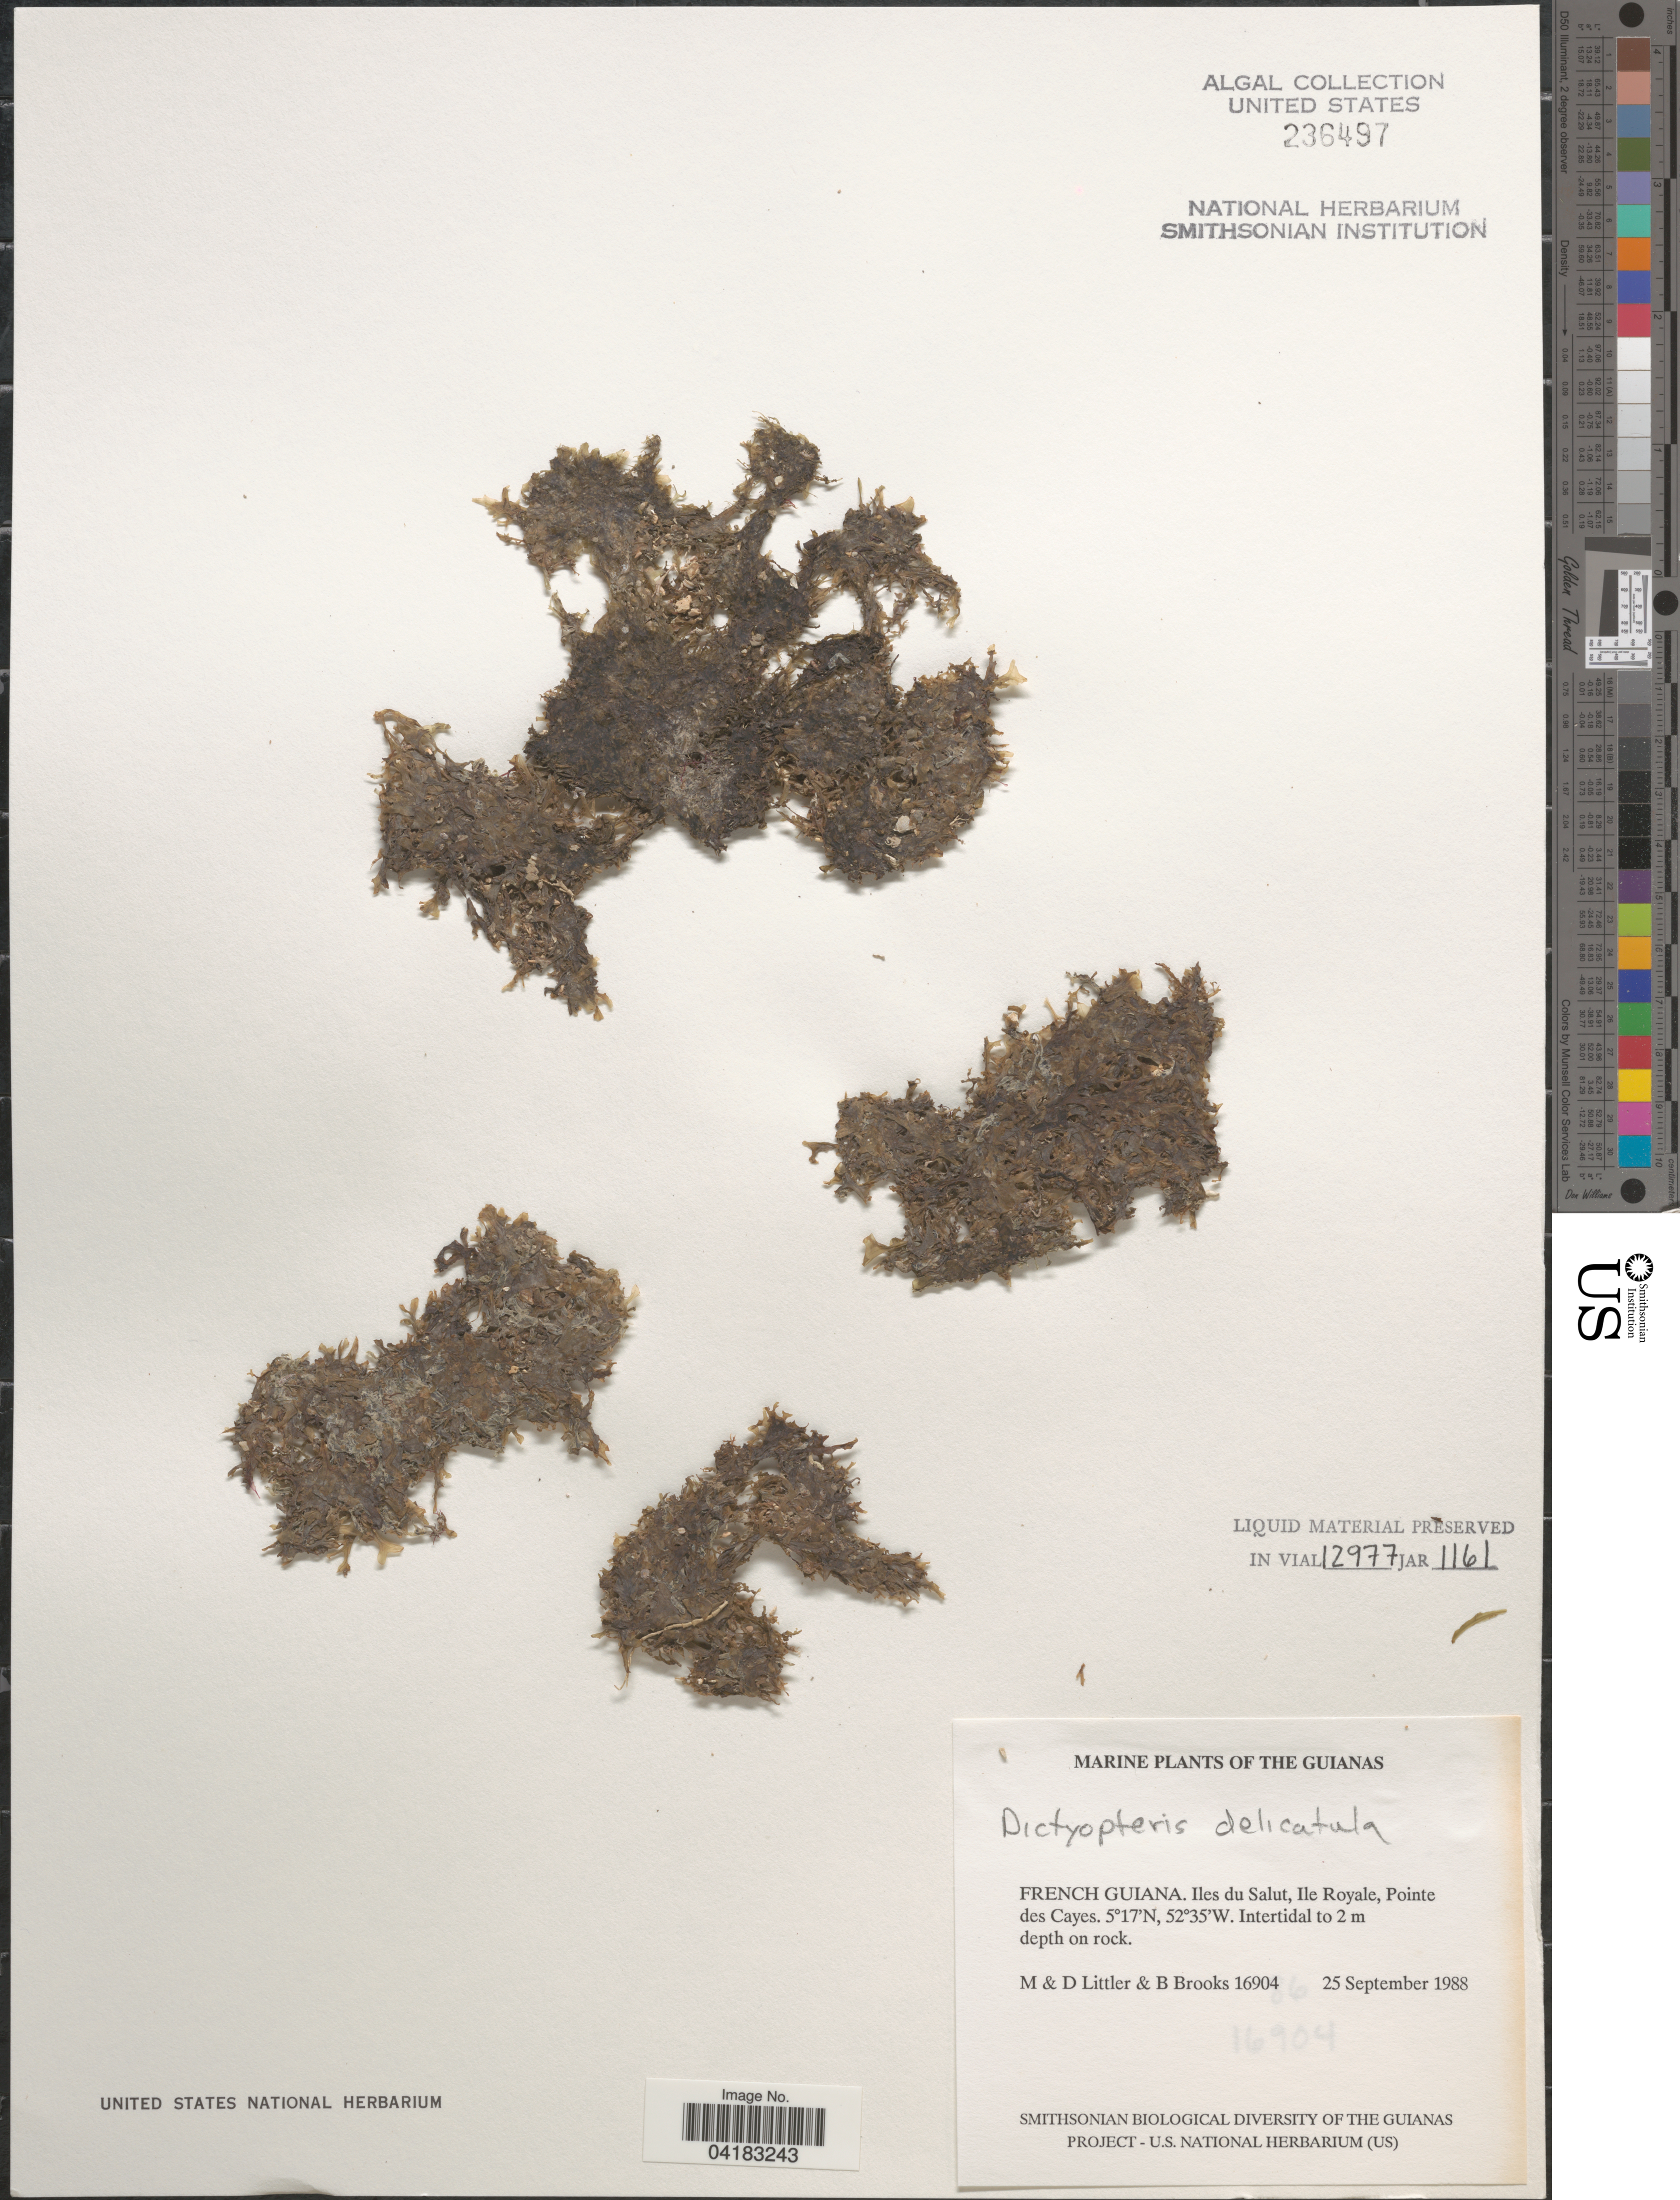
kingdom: Chromista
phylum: Ochrophyta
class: Phaeophyceae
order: Dictyotales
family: Dictyotaceae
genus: Dictyopteris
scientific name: Dictyopteris delicatula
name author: J.V.Lamouroux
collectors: M. Littler, D. S. Littler & B. Brooks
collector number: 16904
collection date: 1988-09-25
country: French Guiana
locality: The Guianas. Iles du Salut, Ile Royale, Pointe des Cayes.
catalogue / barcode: US 236497